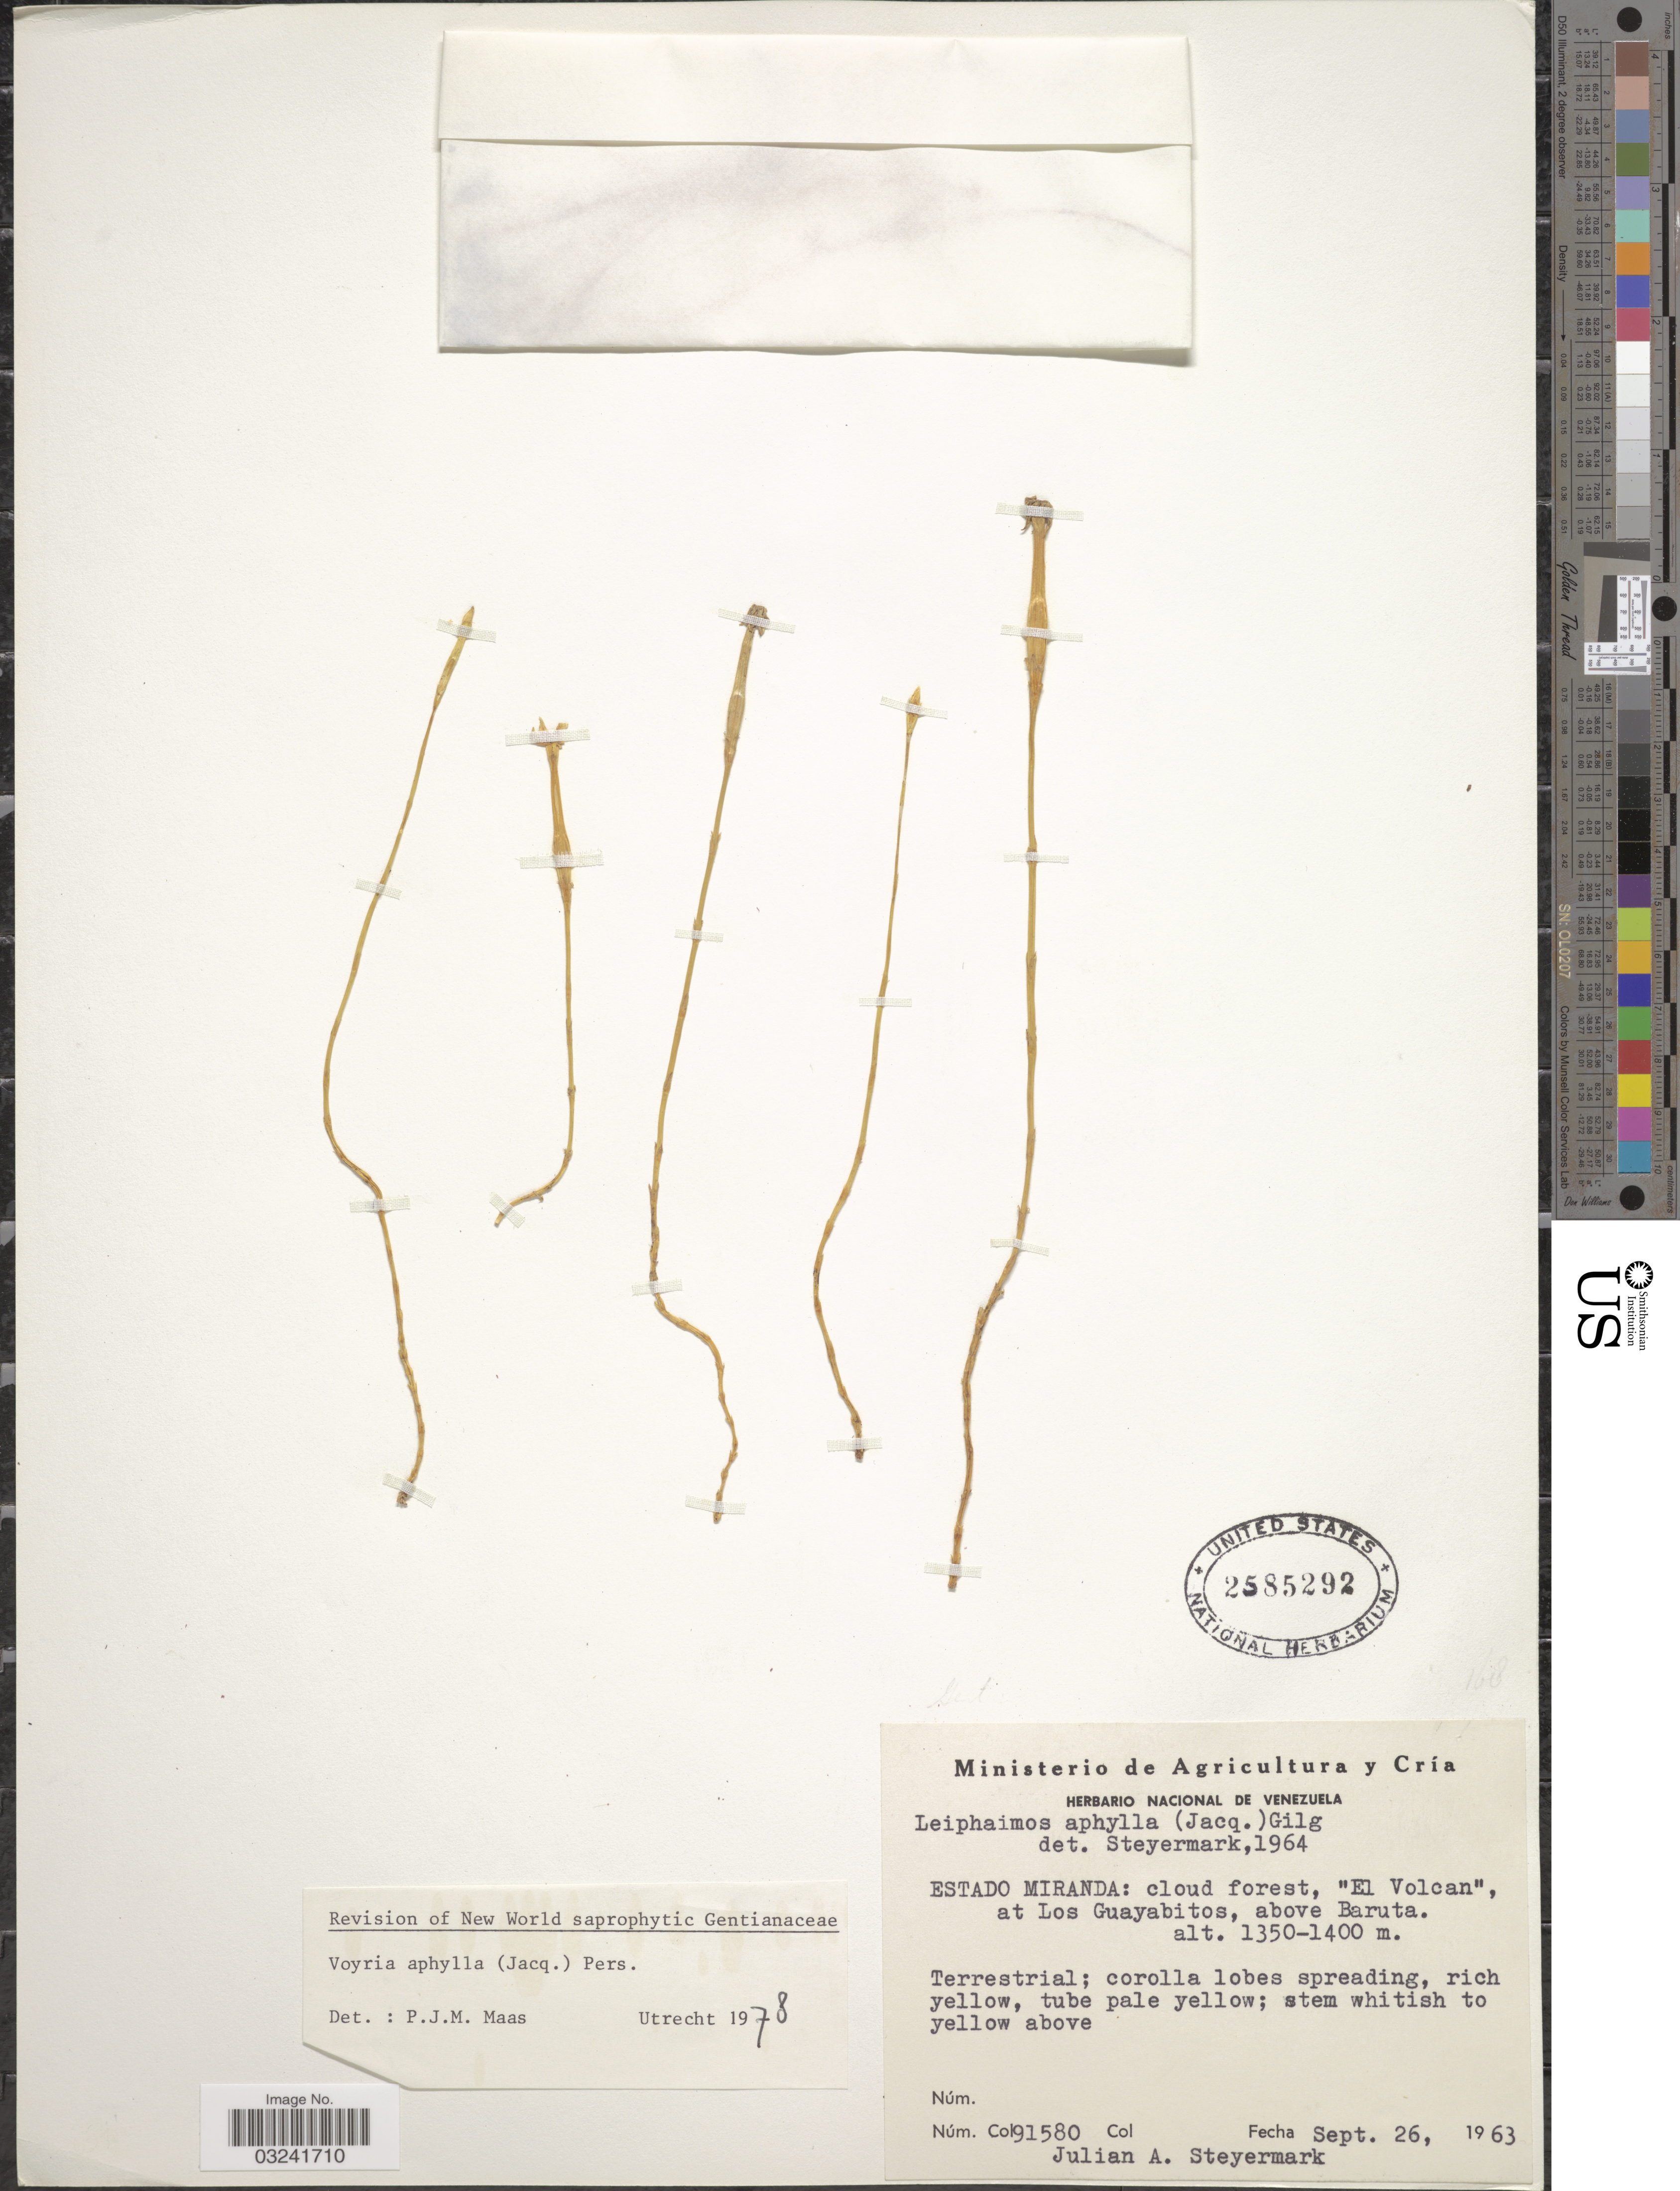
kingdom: Plantae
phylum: Tracheophyta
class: Magnoliopsida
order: Gentianales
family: Gentianaceae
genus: Voyria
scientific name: Voyria aphylla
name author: (Jacq.) Pers.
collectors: J. Steyermark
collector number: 91580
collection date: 1963-09-26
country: Venezuela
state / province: Miranda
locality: Cloud forest, "El Volcan", at Los Guayabitos, above Baruta.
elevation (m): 1350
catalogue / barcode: US 2585292